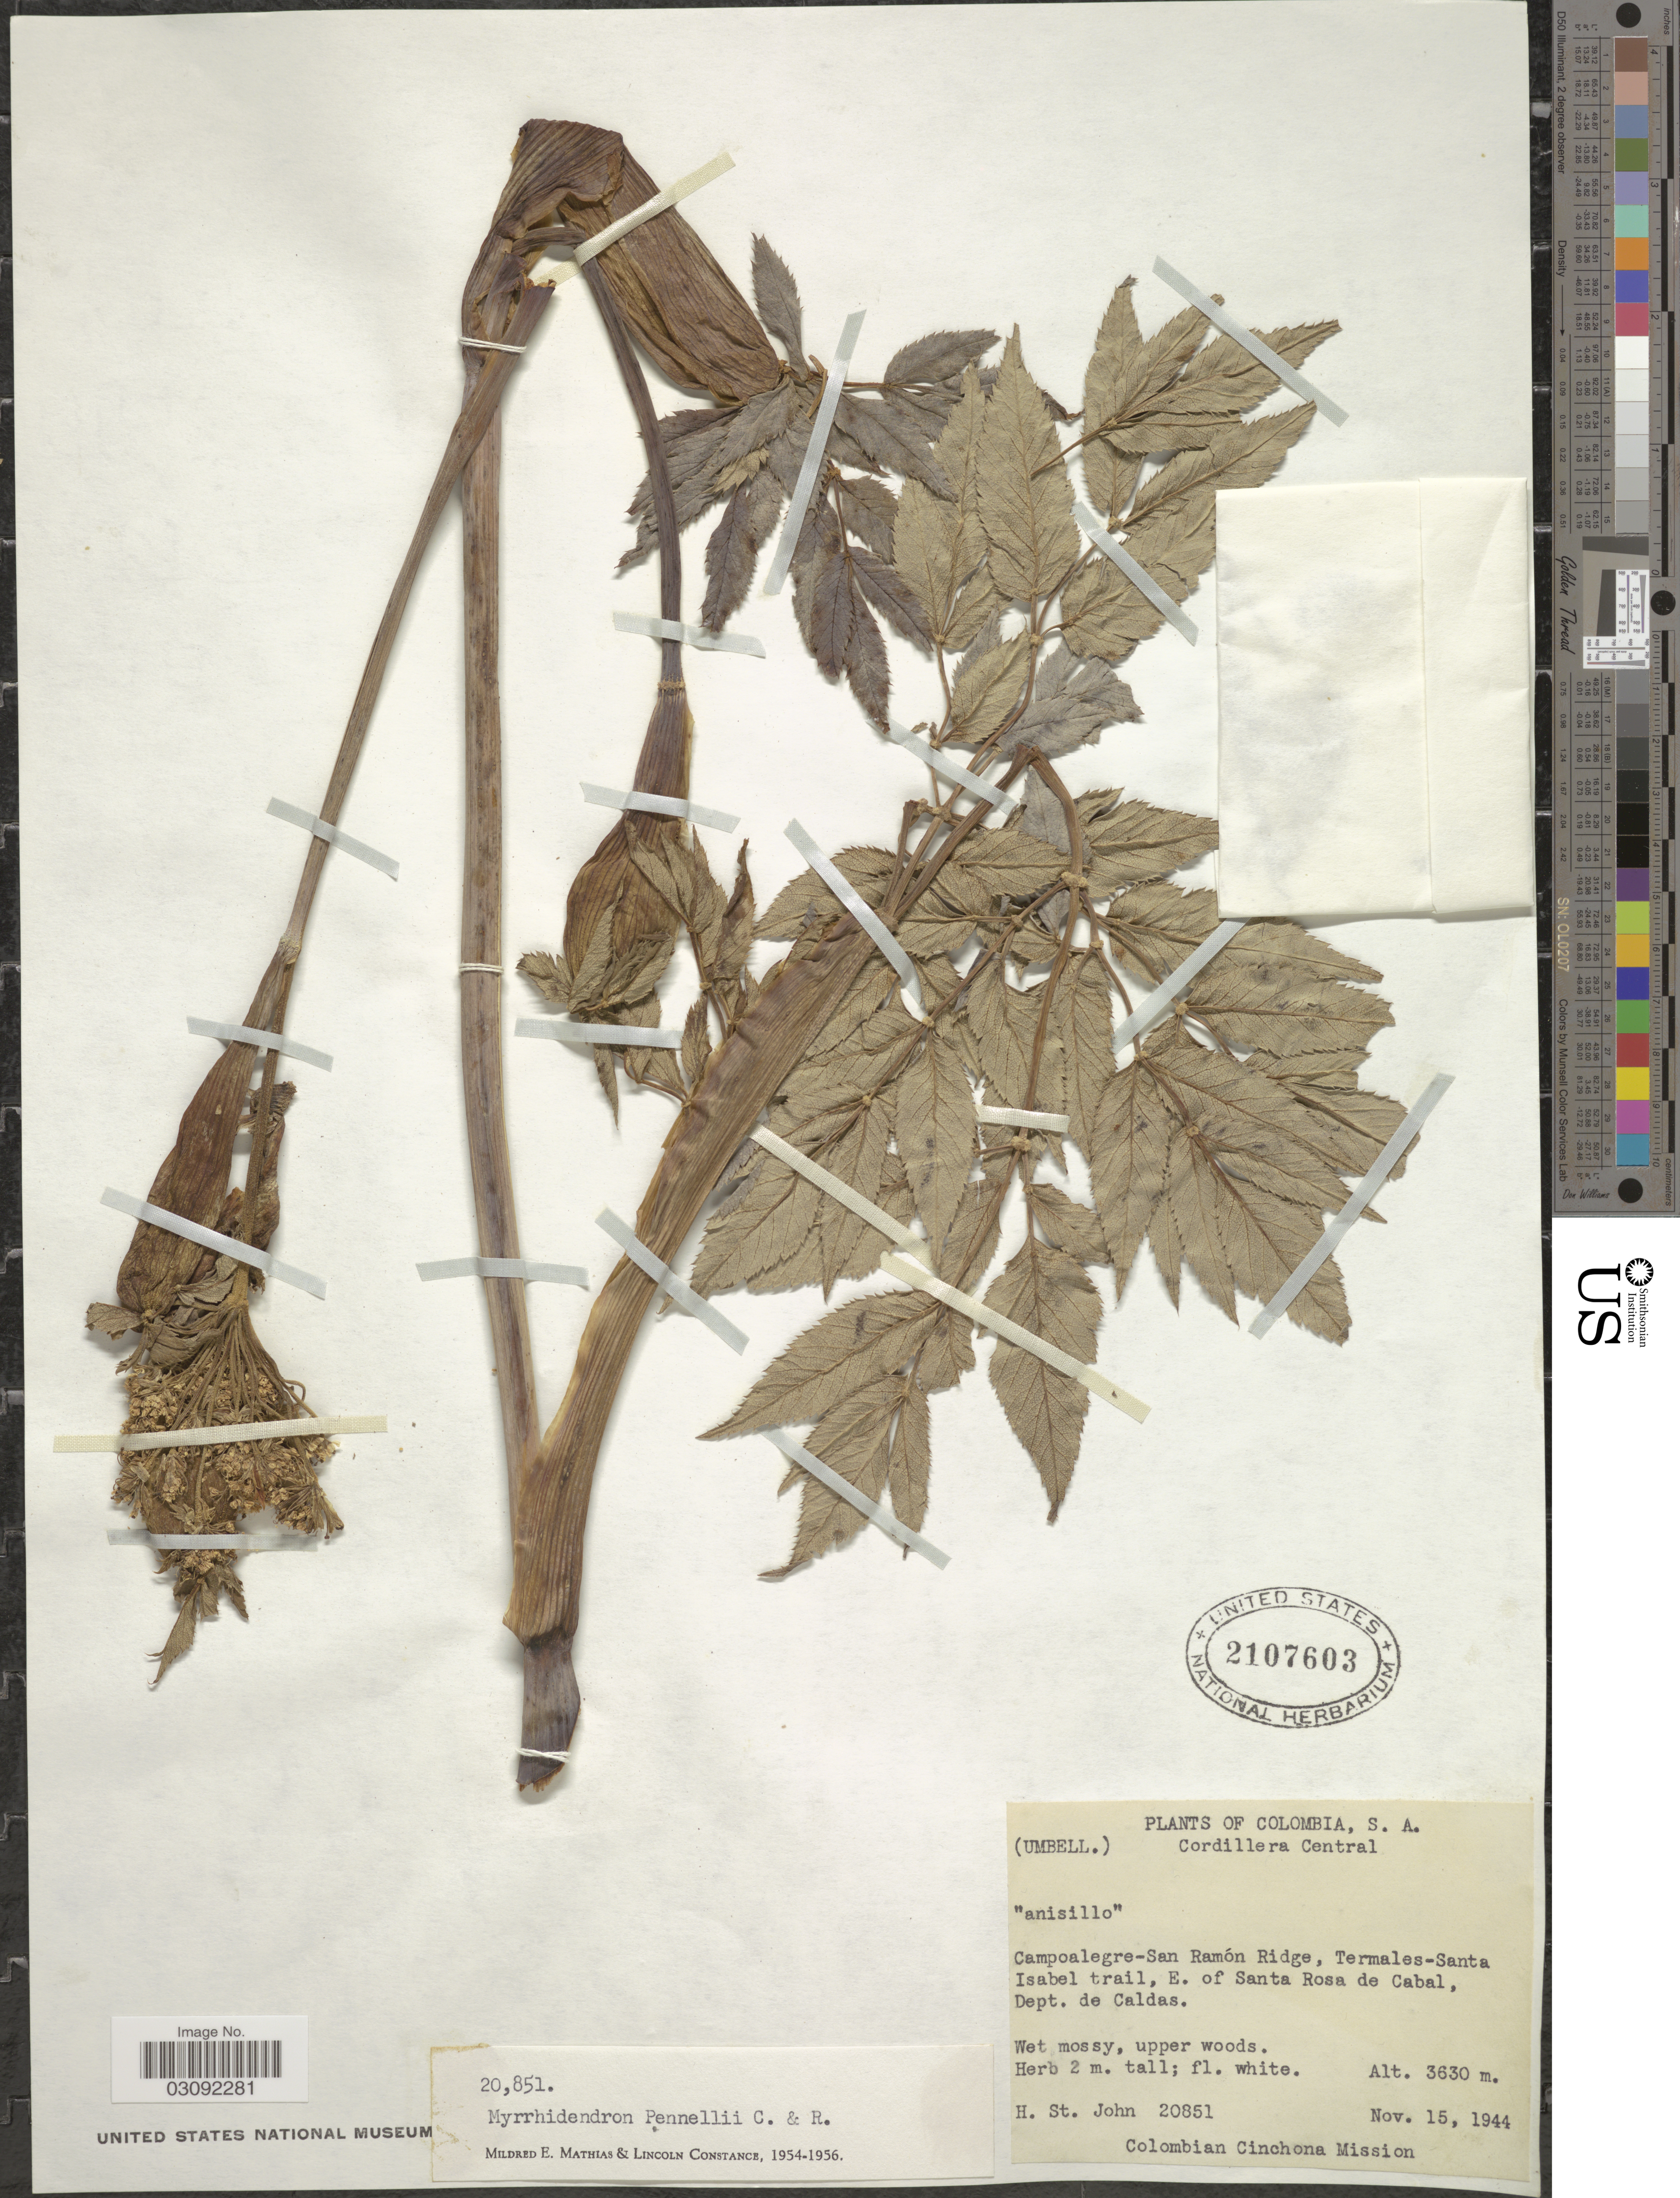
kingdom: Plantae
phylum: Tracheophyta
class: Magnoliopsida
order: Apiales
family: Apiaceae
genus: Myrrhidendron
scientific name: Myrrhidendron glaucescens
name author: (Benth.) J.M. Coult. & Rose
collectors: H. St. John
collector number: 20851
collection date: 1944-11-15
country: Colombia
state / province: Caldas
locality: Cordillera Central. Campoalegre-San Ramón Ridge, Termales-Santa Isabel trail, E. of Santa Rosa de Cabal, Dept. de Caldas.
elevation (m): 3630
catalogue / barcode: US 2107603